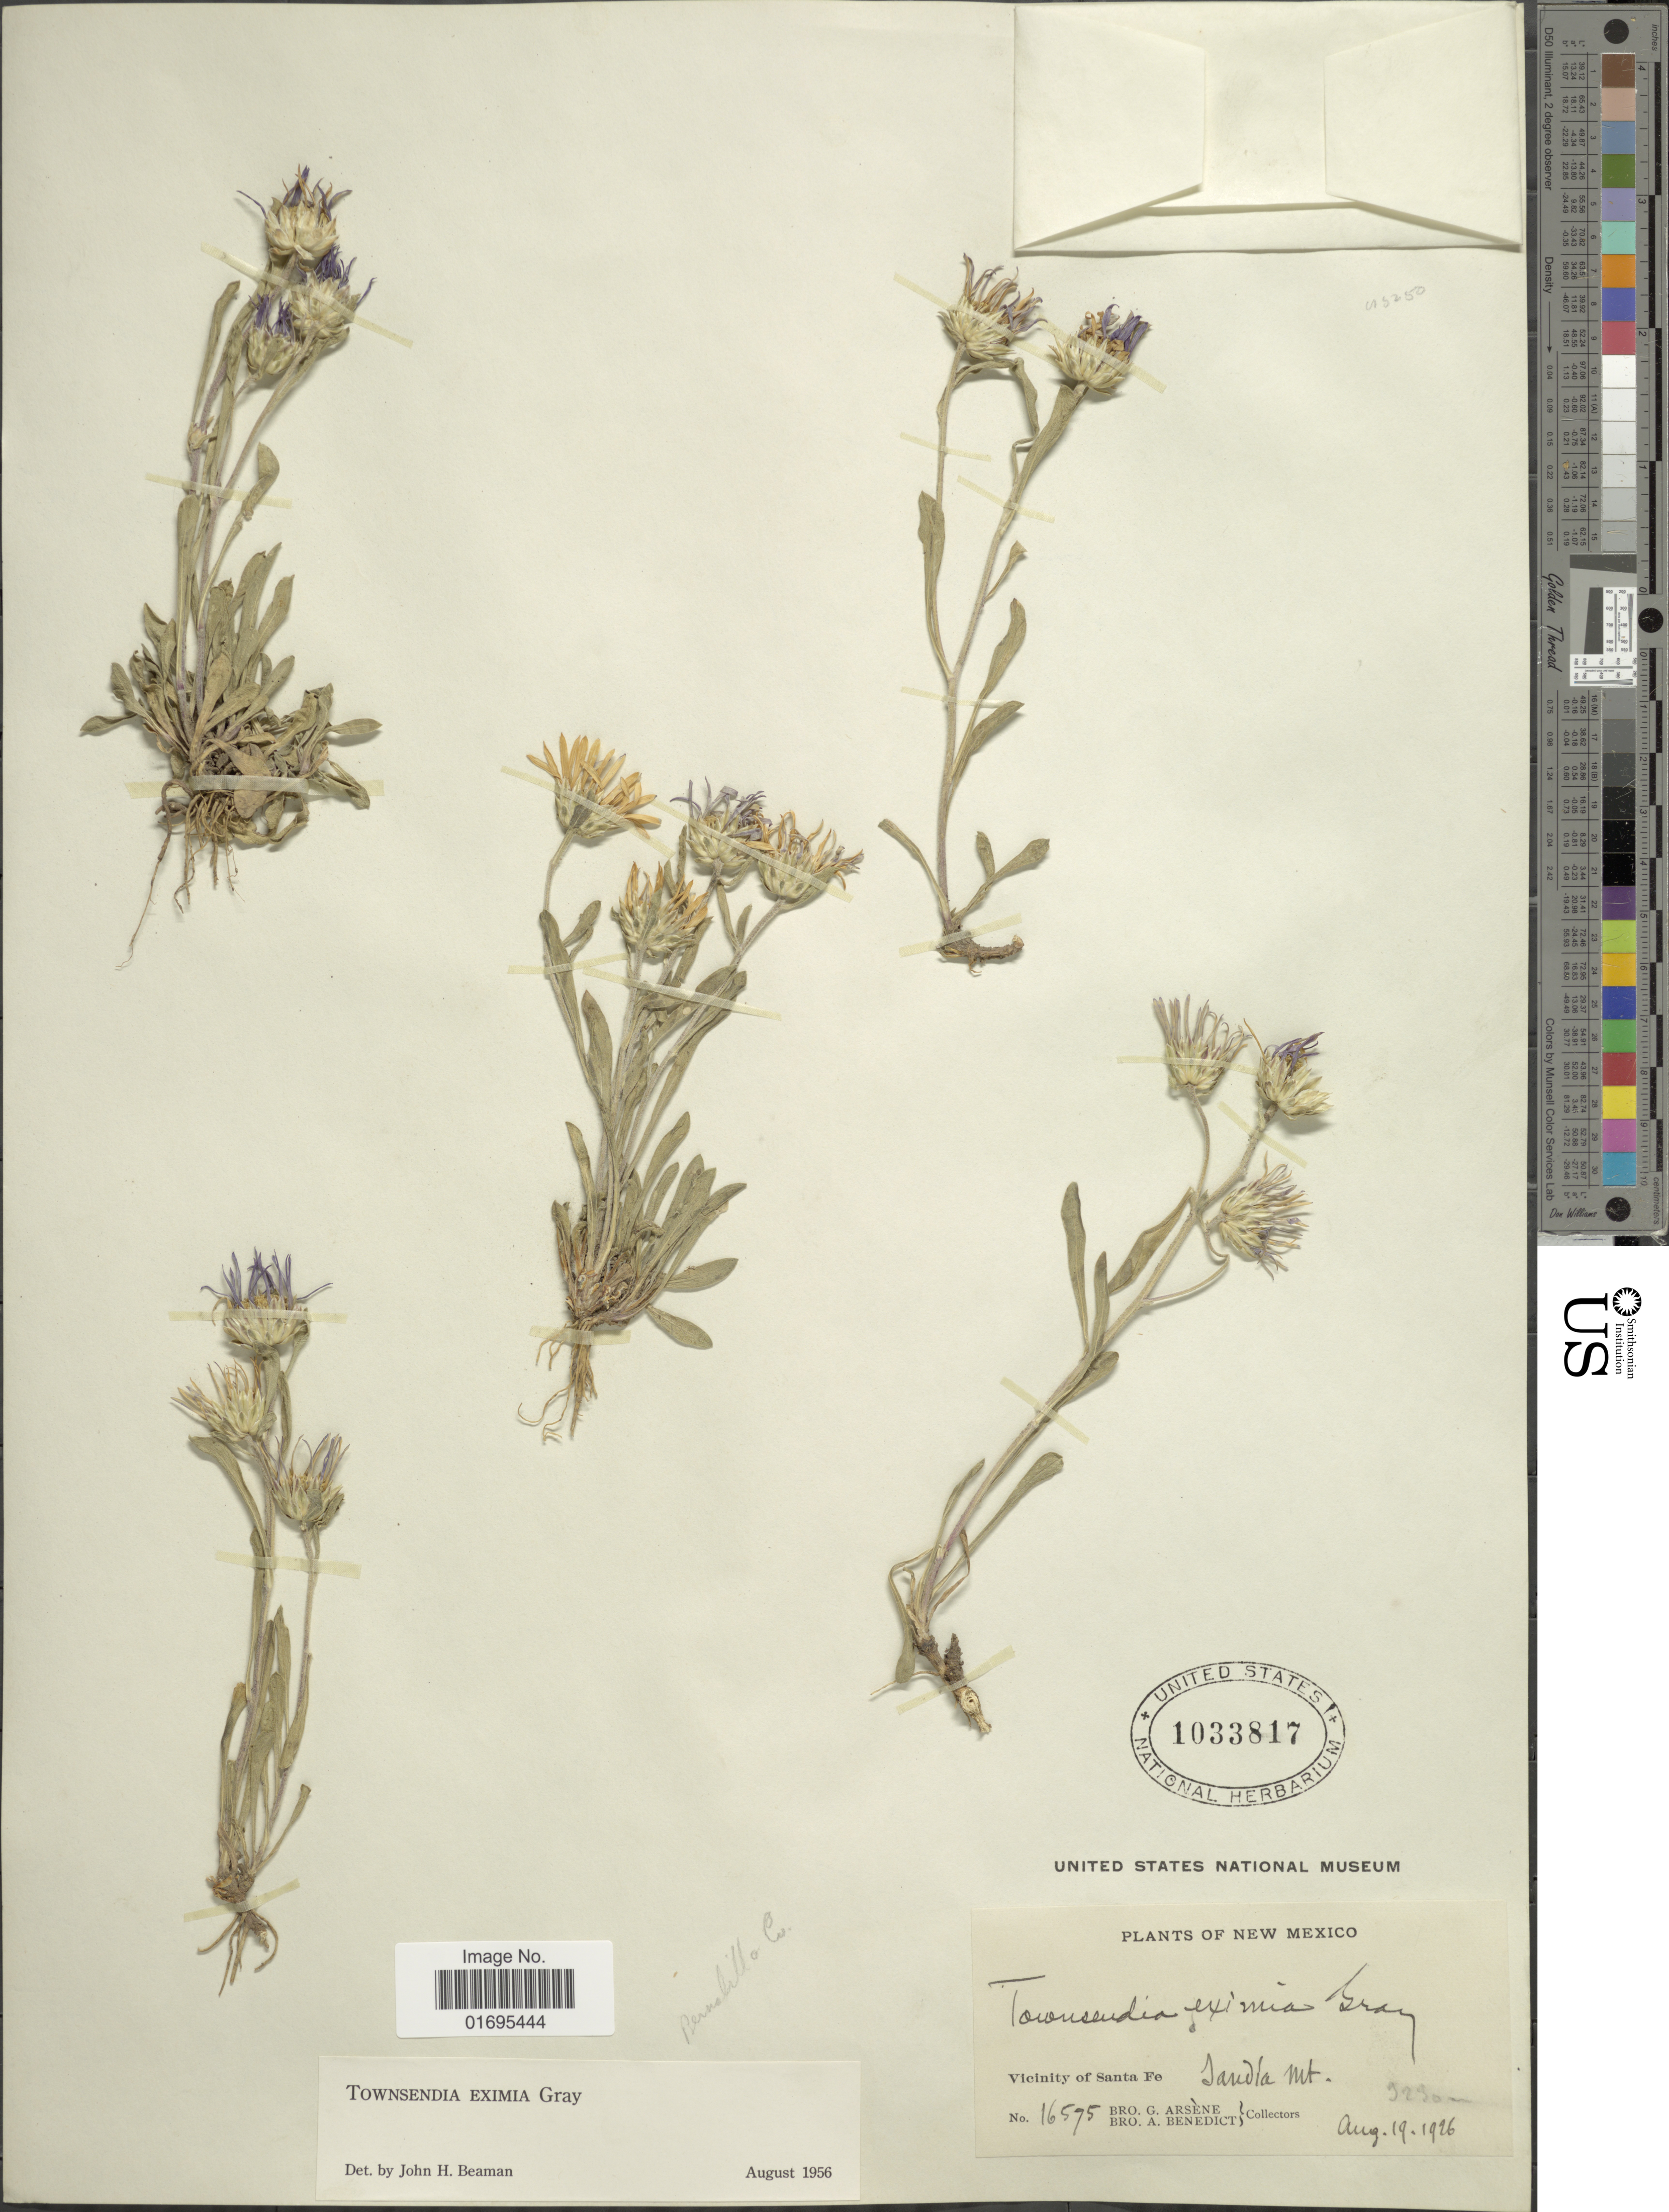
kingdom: Plantae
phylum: Tracheophyta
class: Magnoliopsida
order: Asterales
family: Asteraceae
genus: Townsendia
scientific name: Townsendia eximia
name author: A. Gray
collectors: Bro. G. Arsène & B. Ayers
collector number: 16595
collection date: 1926-08-19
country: United States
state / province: New Mexico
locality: Vicinity of Santa Fe, Santa Mt.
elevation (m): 3230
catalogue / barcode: US 1033817